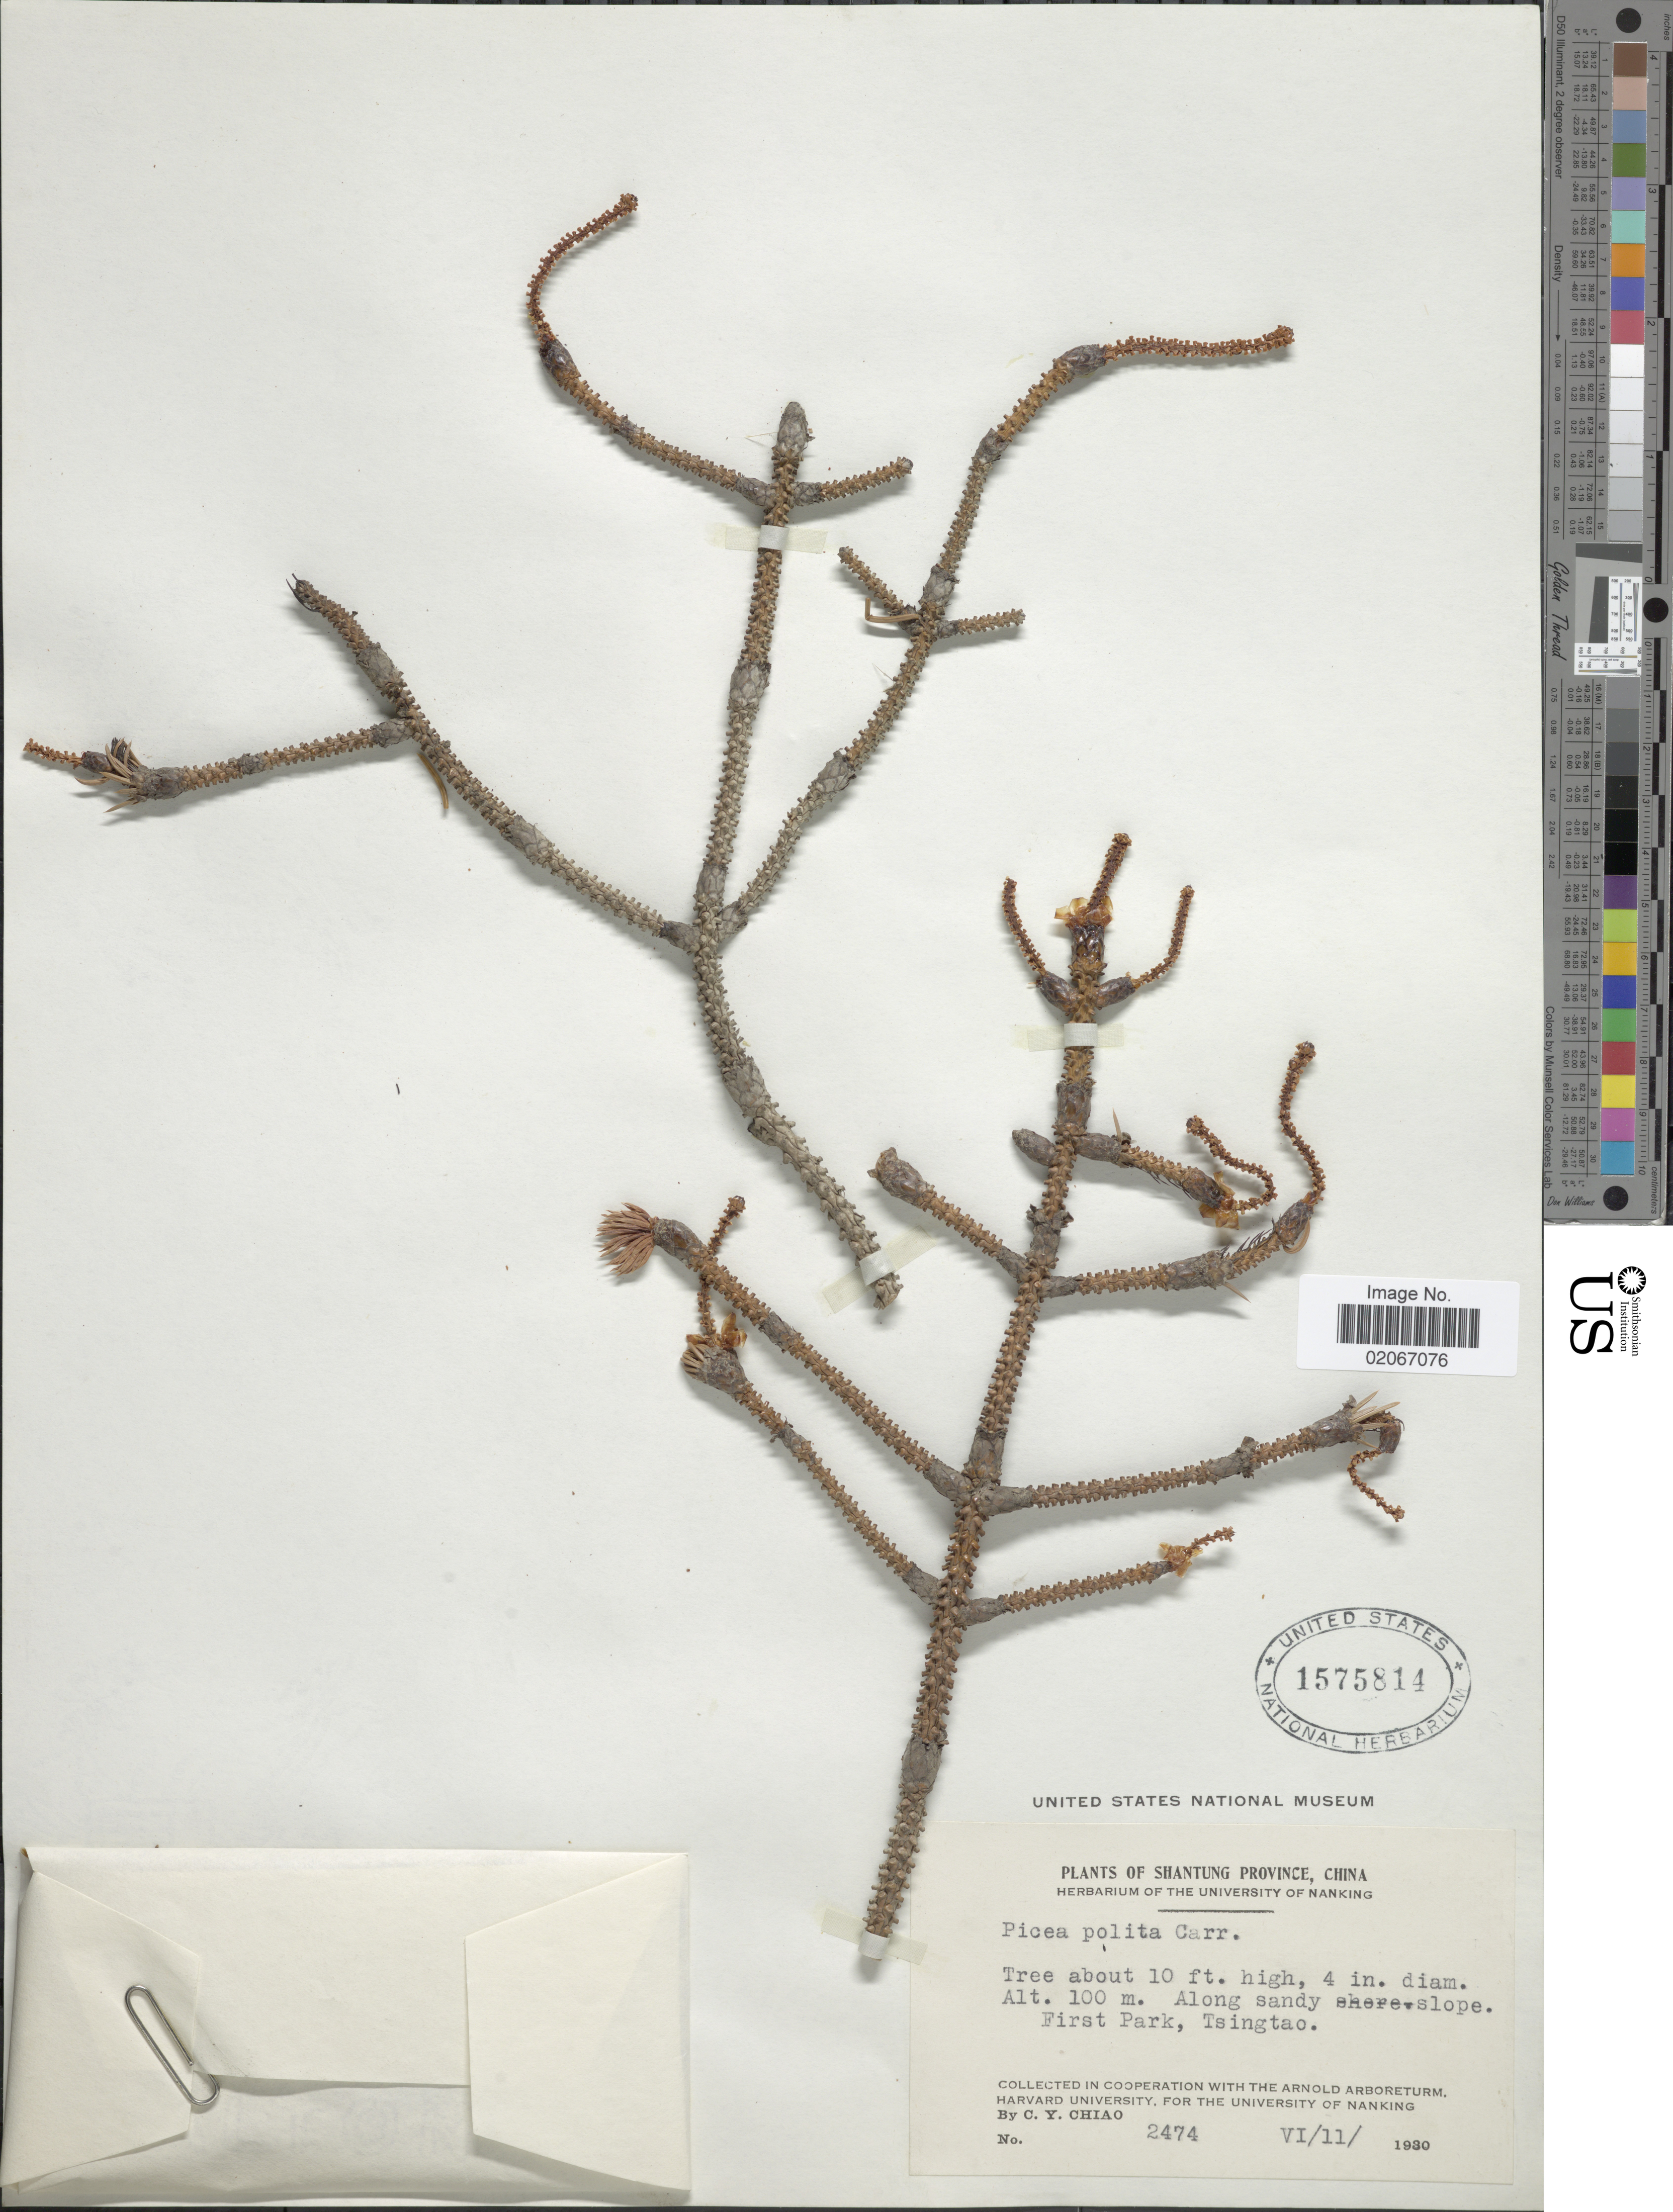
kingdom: Plantae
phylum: Tracheophyta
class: Pinopsida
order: Pinales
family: Pinaceae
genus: Picea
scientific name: Picea polita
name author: (Siebold & Zucc.) Carrière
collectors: C. Y. Chiao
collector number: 2474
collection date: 1930-06-11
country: China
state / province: Shandong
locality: Shantung Province. First Park, Tsingtao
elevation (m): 100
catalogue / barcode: US 1575814